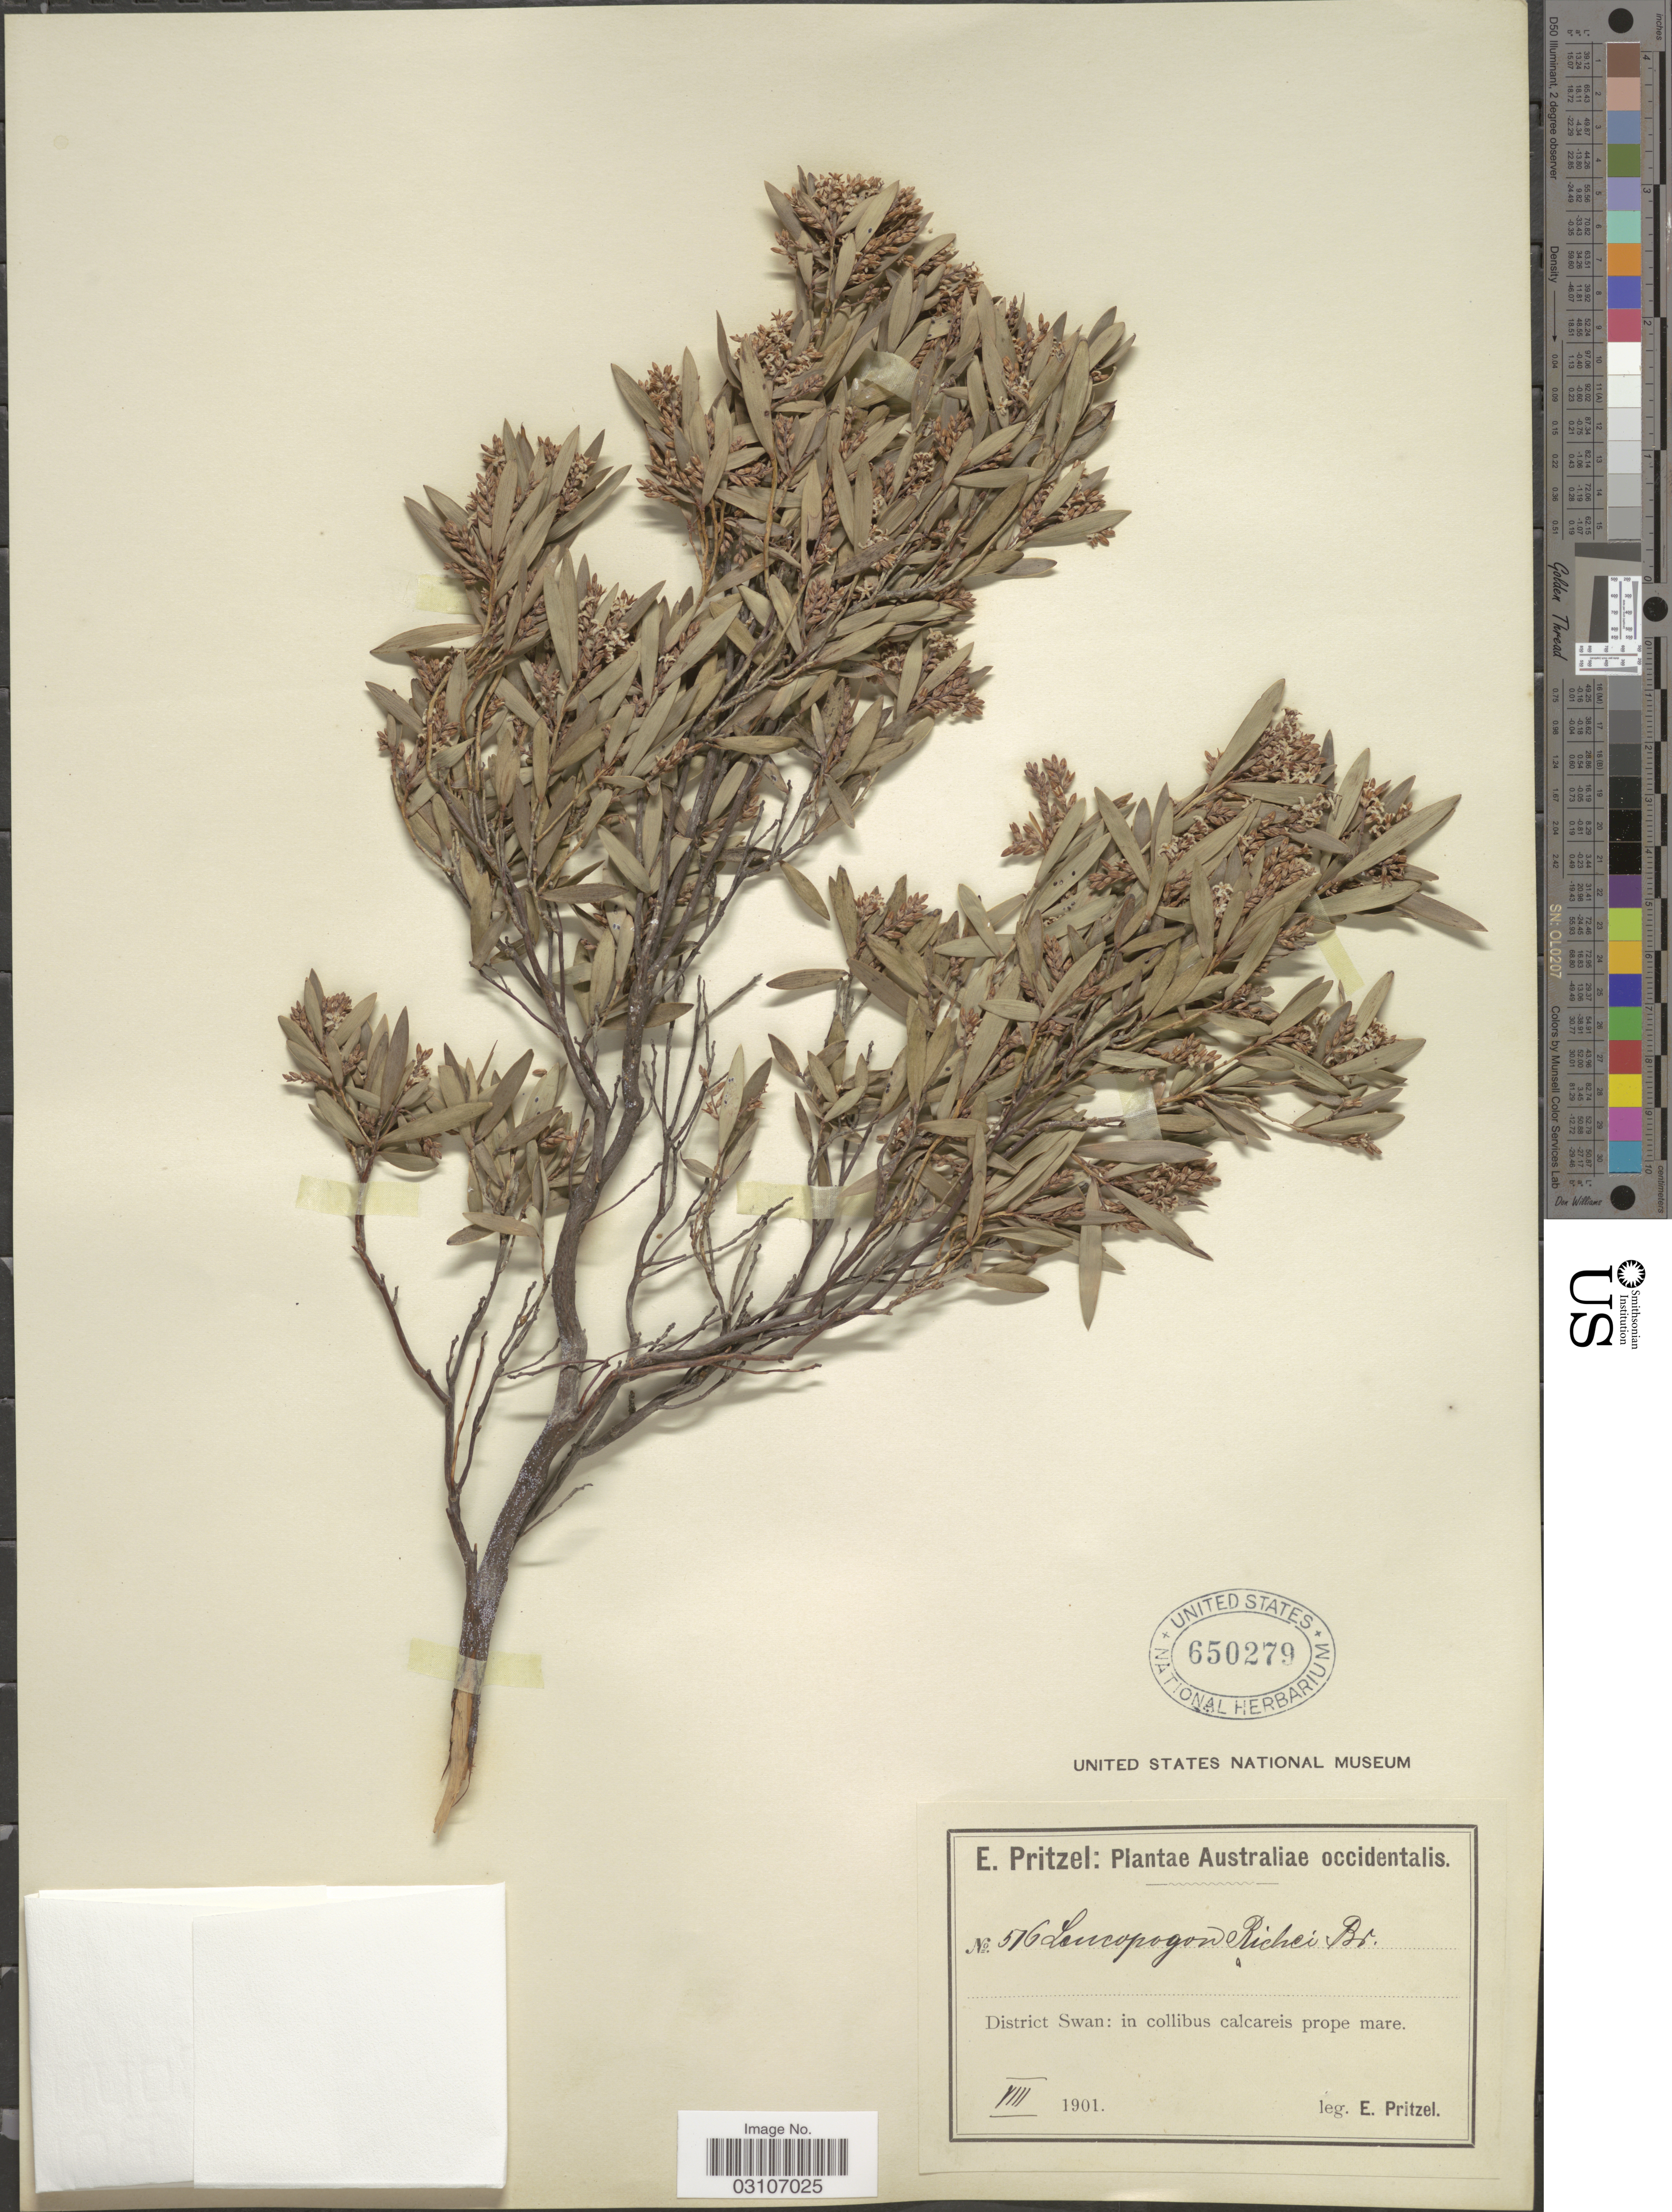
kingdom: Plantae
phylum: Tracheophyta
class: Magnoliopsida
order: Ericales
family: Ericaceae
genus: Leucopogon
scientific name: Leucopogon richei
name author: R. Br.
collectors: E. G. Pritzel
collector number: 576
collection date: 1901-08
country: Australia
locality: Australiae occidentalis. District Swan: in collibus calcareis prope mare.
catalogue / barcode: US 650279